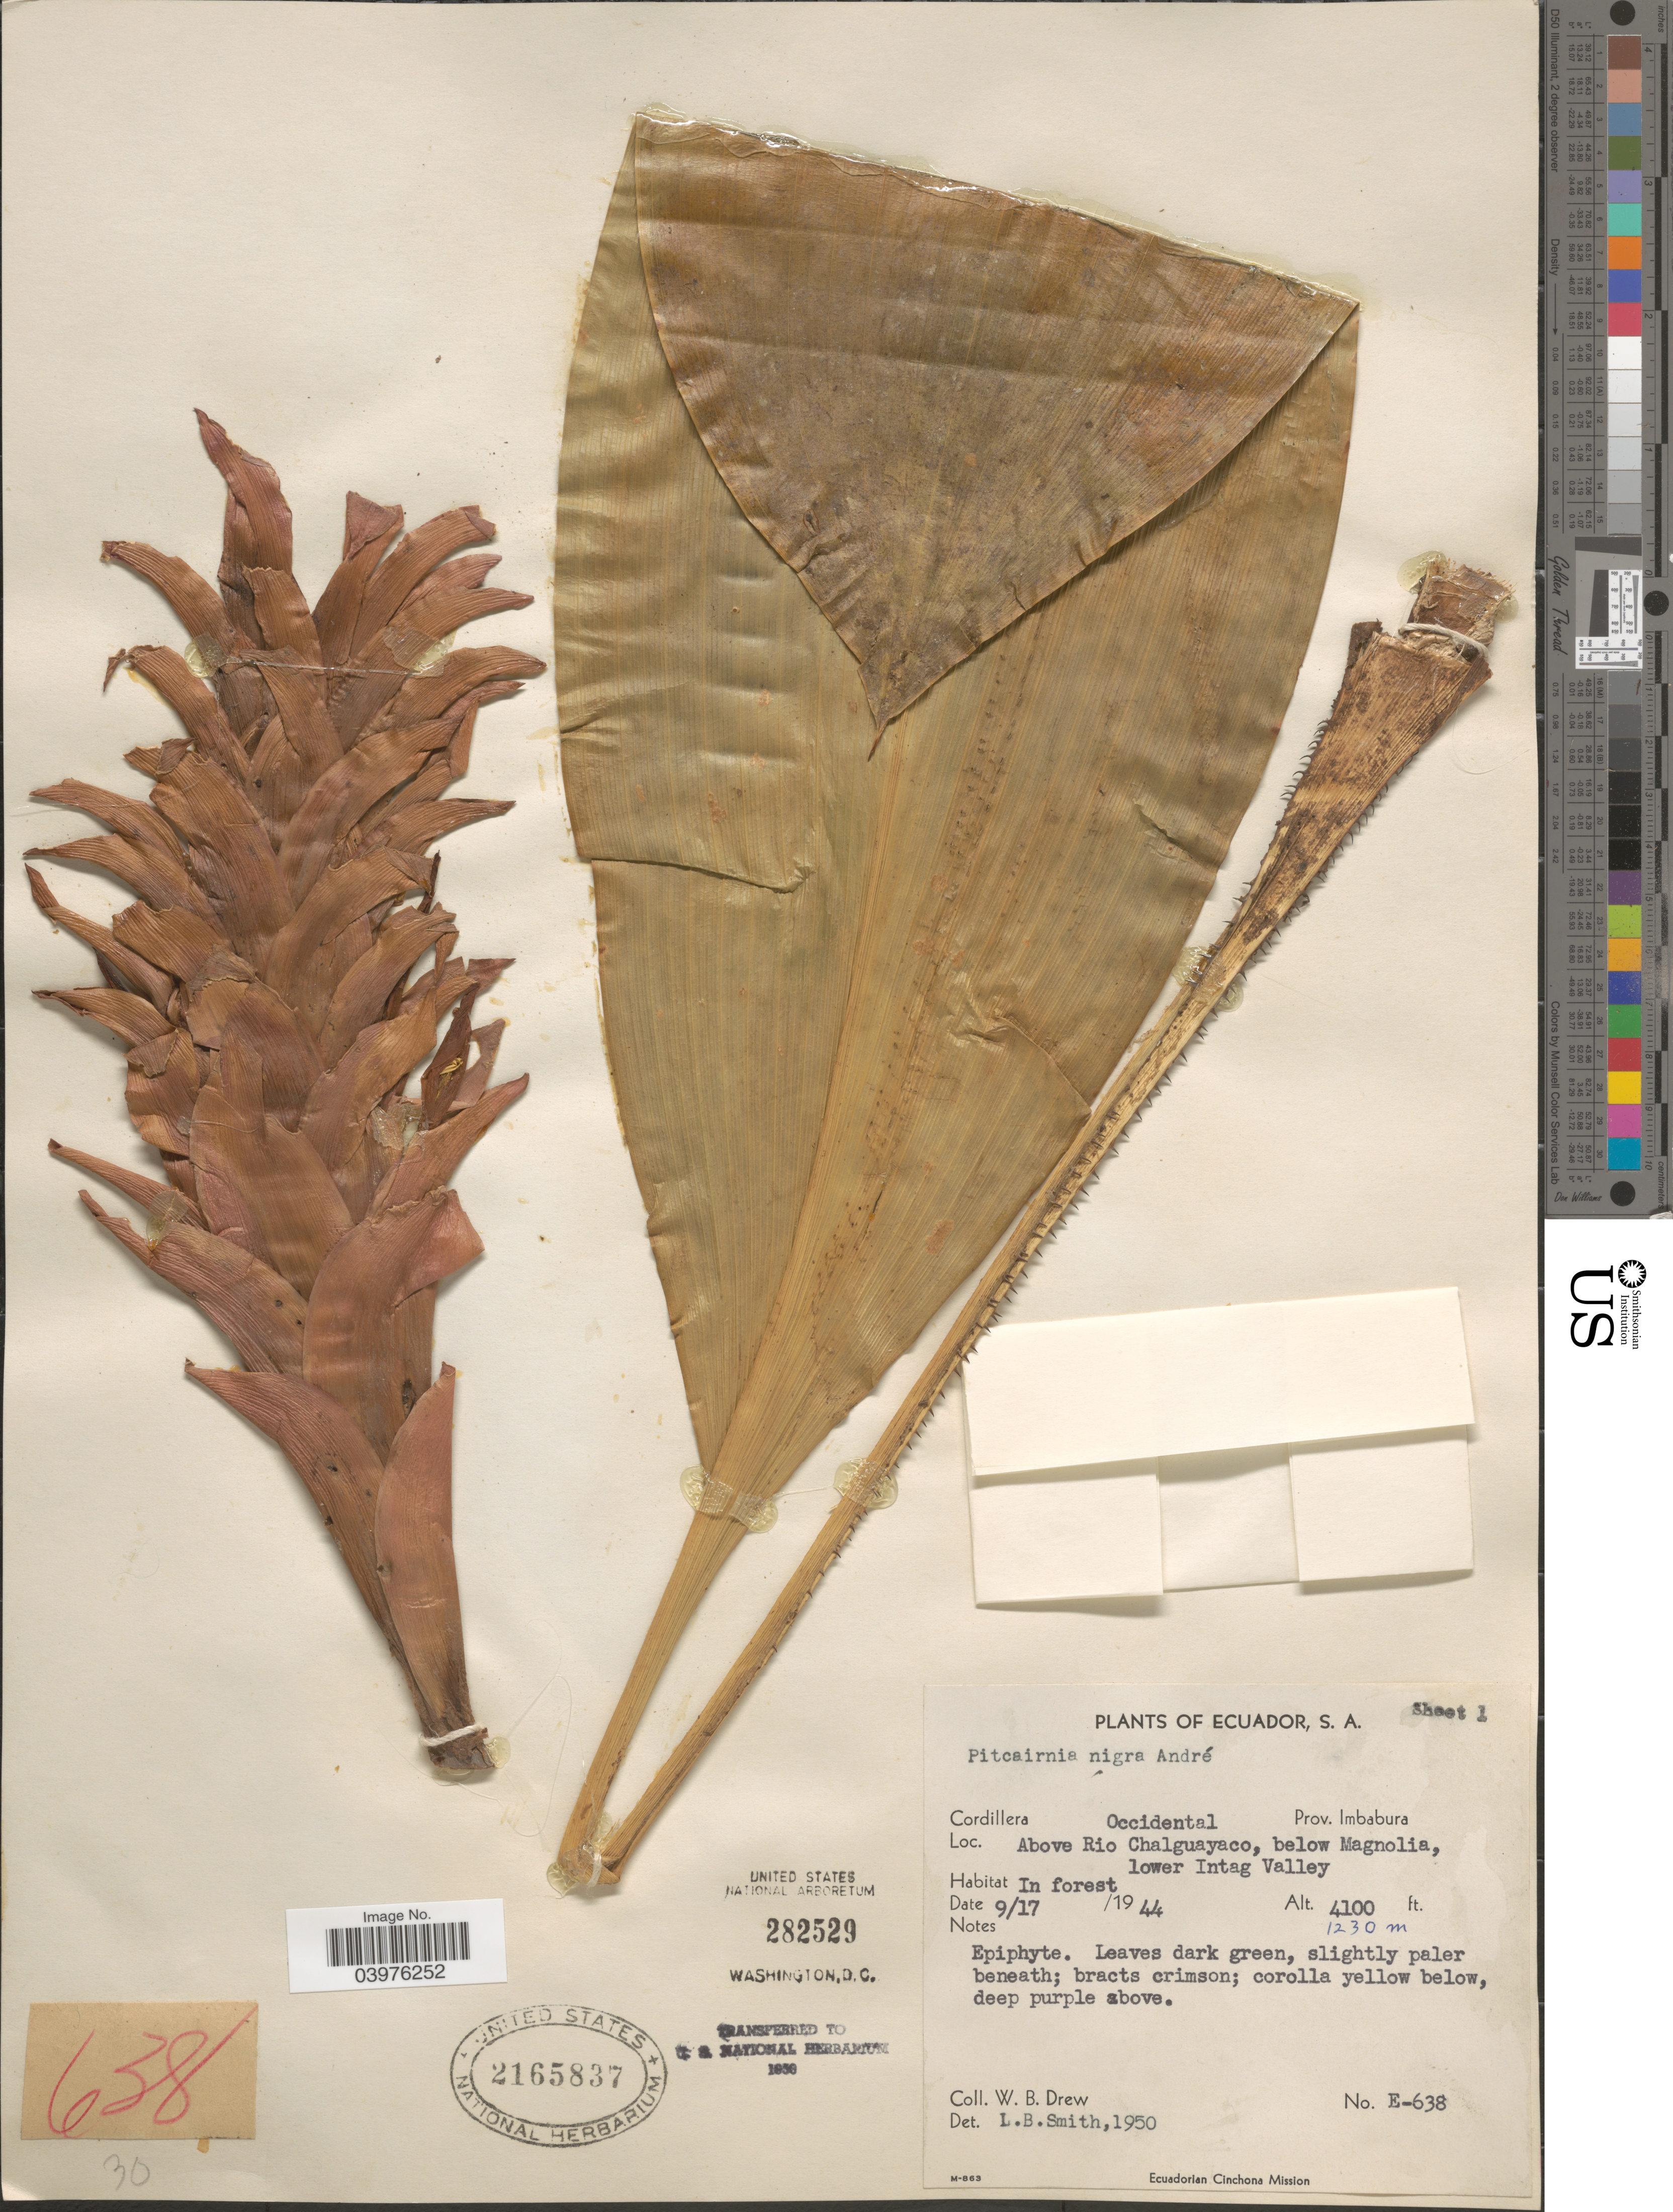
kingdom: Plantae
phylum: Tracheophyta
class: Liliopsida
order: Poales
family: Bromeliaceae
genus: Pitcairnia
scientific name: Pitcairnia nigra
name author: (É. Morren) André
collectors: W. B. Drew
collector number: E-638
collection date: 1944-09-17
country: Ecuador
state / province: Imbabura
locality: Cordillera Occidental. Above Rio Chalguayaco, below Magnolia, lower Intag Valley.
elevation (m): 1250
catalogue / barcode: US 2165837